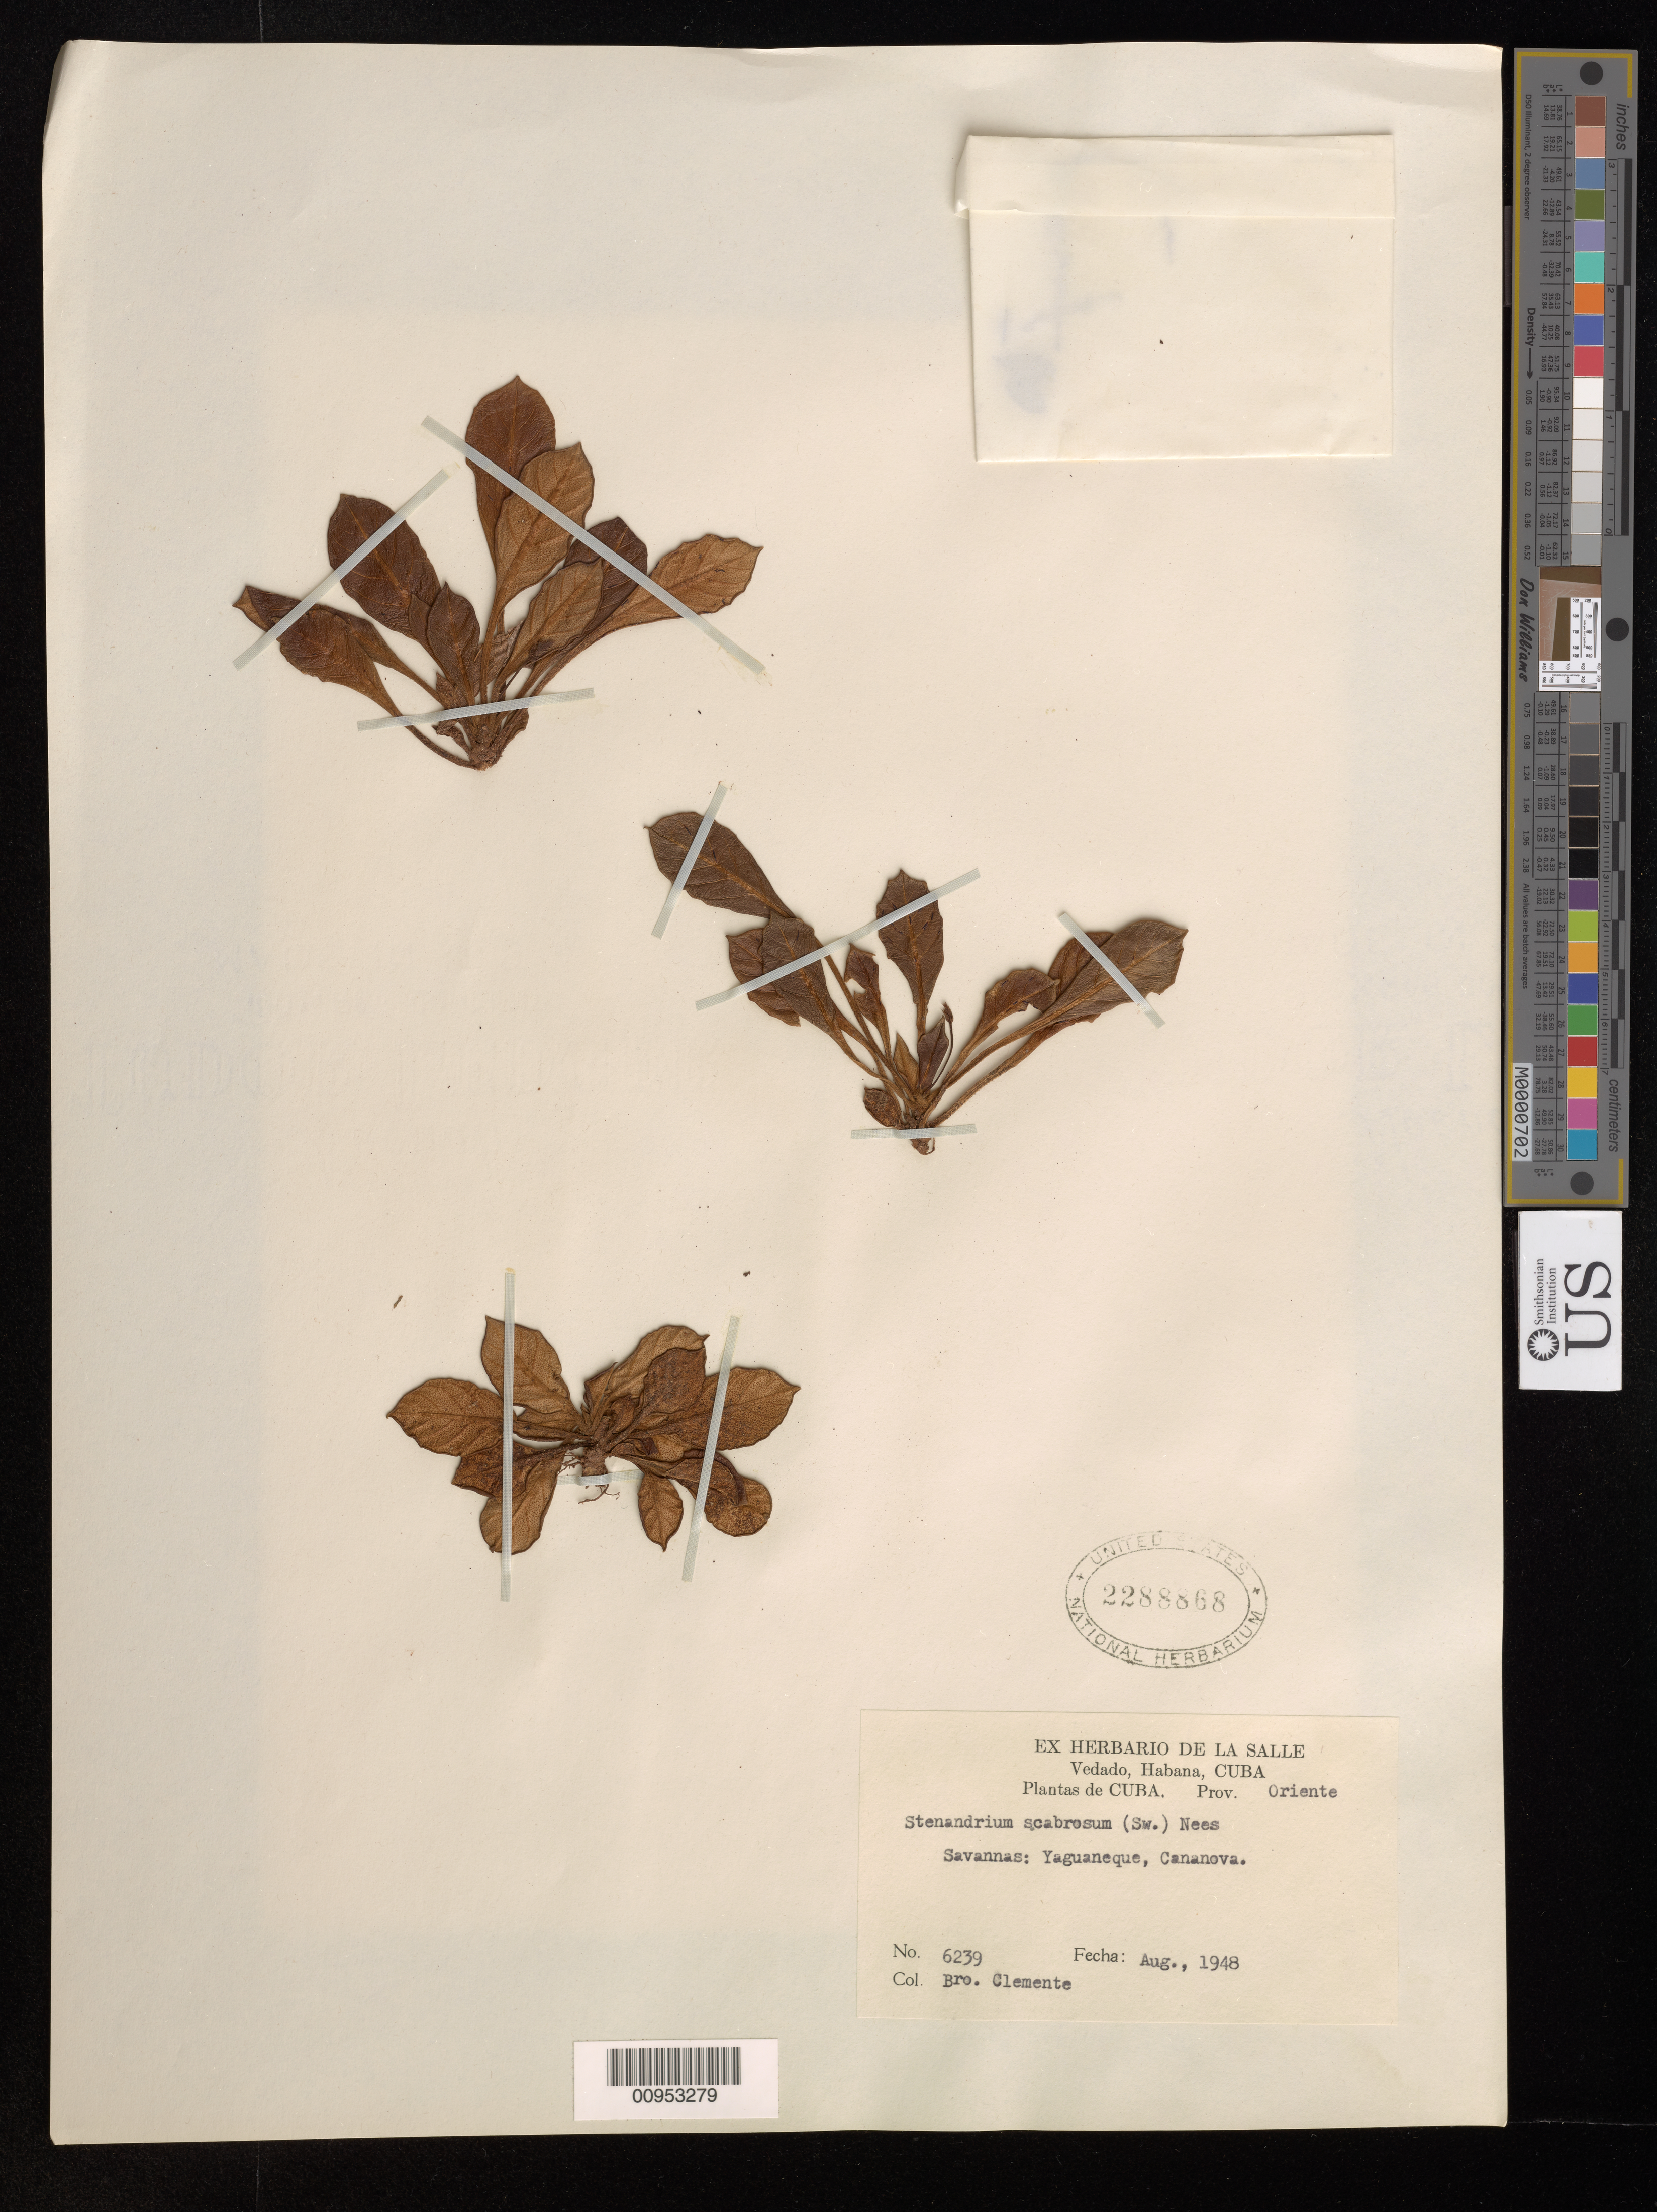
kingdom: Plantae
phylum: Tracheophyta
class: Magnoliopsida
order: Lamiales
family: Acanthaceae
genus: Stenandrium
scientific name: Stenandrium scabrosum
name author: (Sw.) Nees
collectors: Bro. Clemente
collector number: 6239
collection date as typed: Aug 1949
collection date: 1948-08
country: Cuba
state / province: Oriente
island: Cuba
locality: Yaguaneque, Casanova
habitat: Savannas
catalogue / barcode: US 2288868